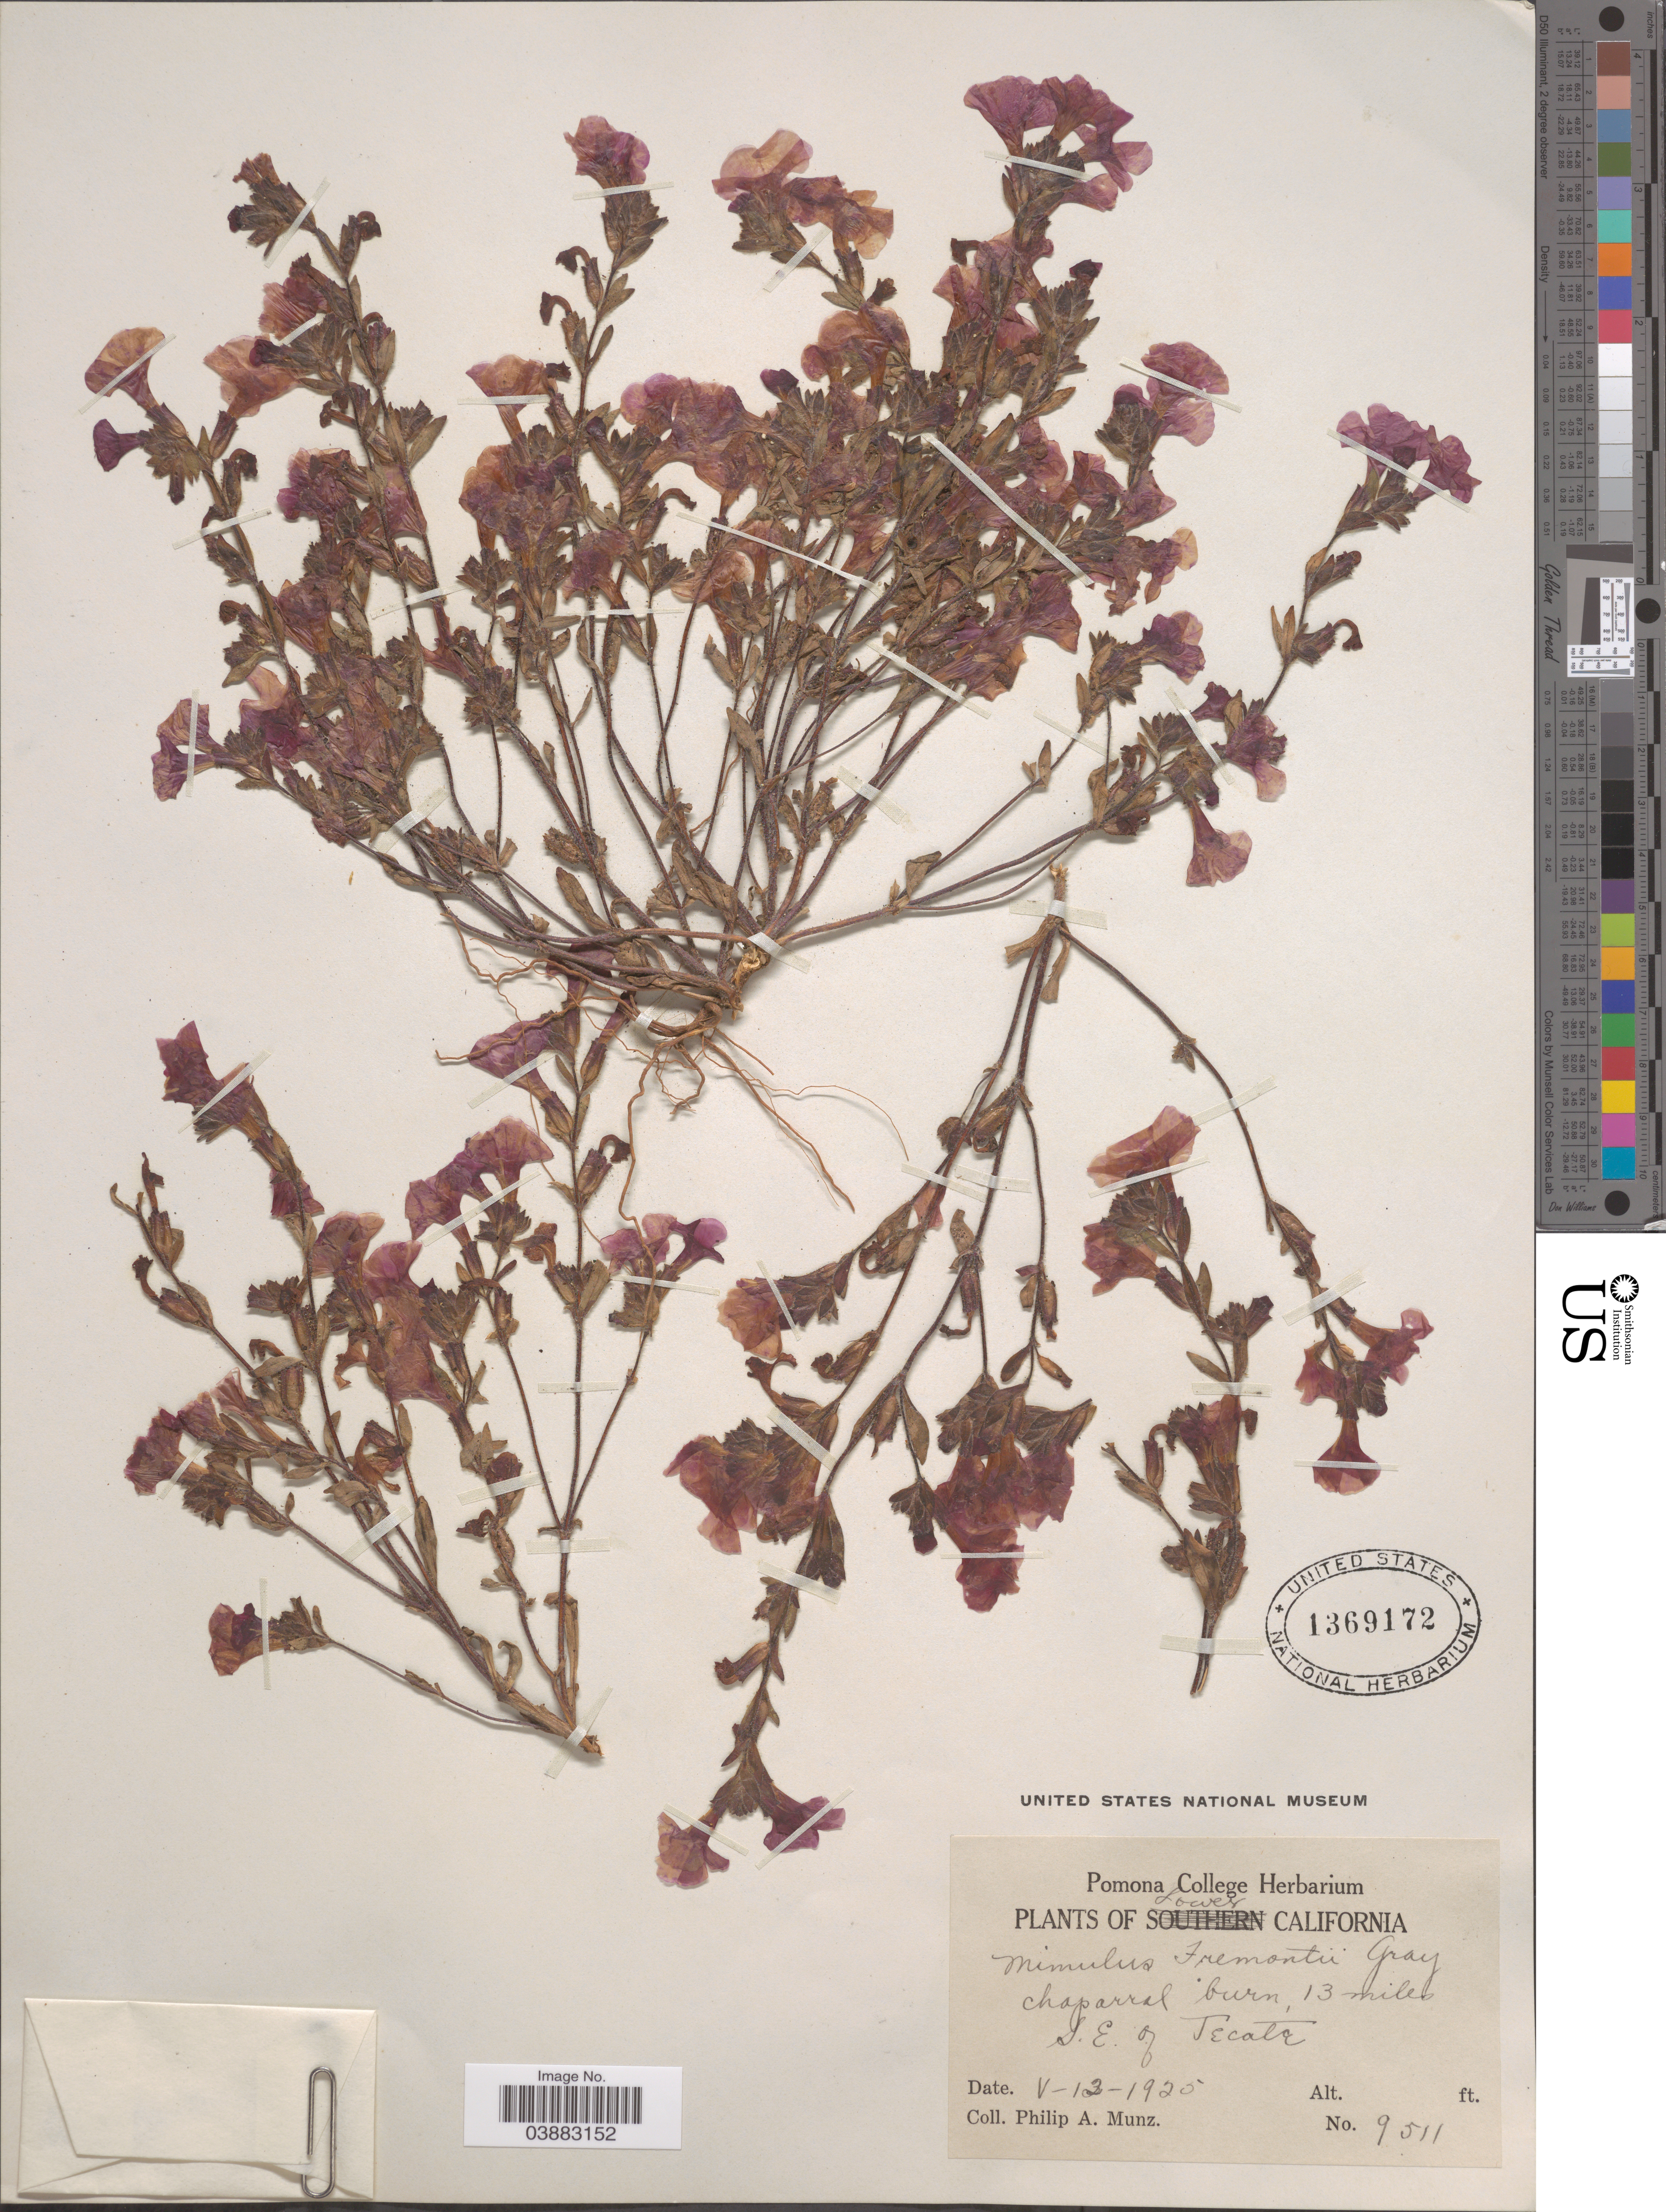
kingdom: Plantae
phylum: Tracheophyta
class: Magnoliopsida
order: Lamiales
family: Phrymaceae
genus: Mimulus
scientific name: Mimulus fremontii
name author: (Benth.) A. Gray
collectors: P. A. Munz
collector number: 9511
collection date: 1925-05-12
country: Mexico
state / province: Baja California Norte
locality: Lower California. Chaparral burn, 13 miles S.E of Tecate.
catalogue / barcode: US 1369172